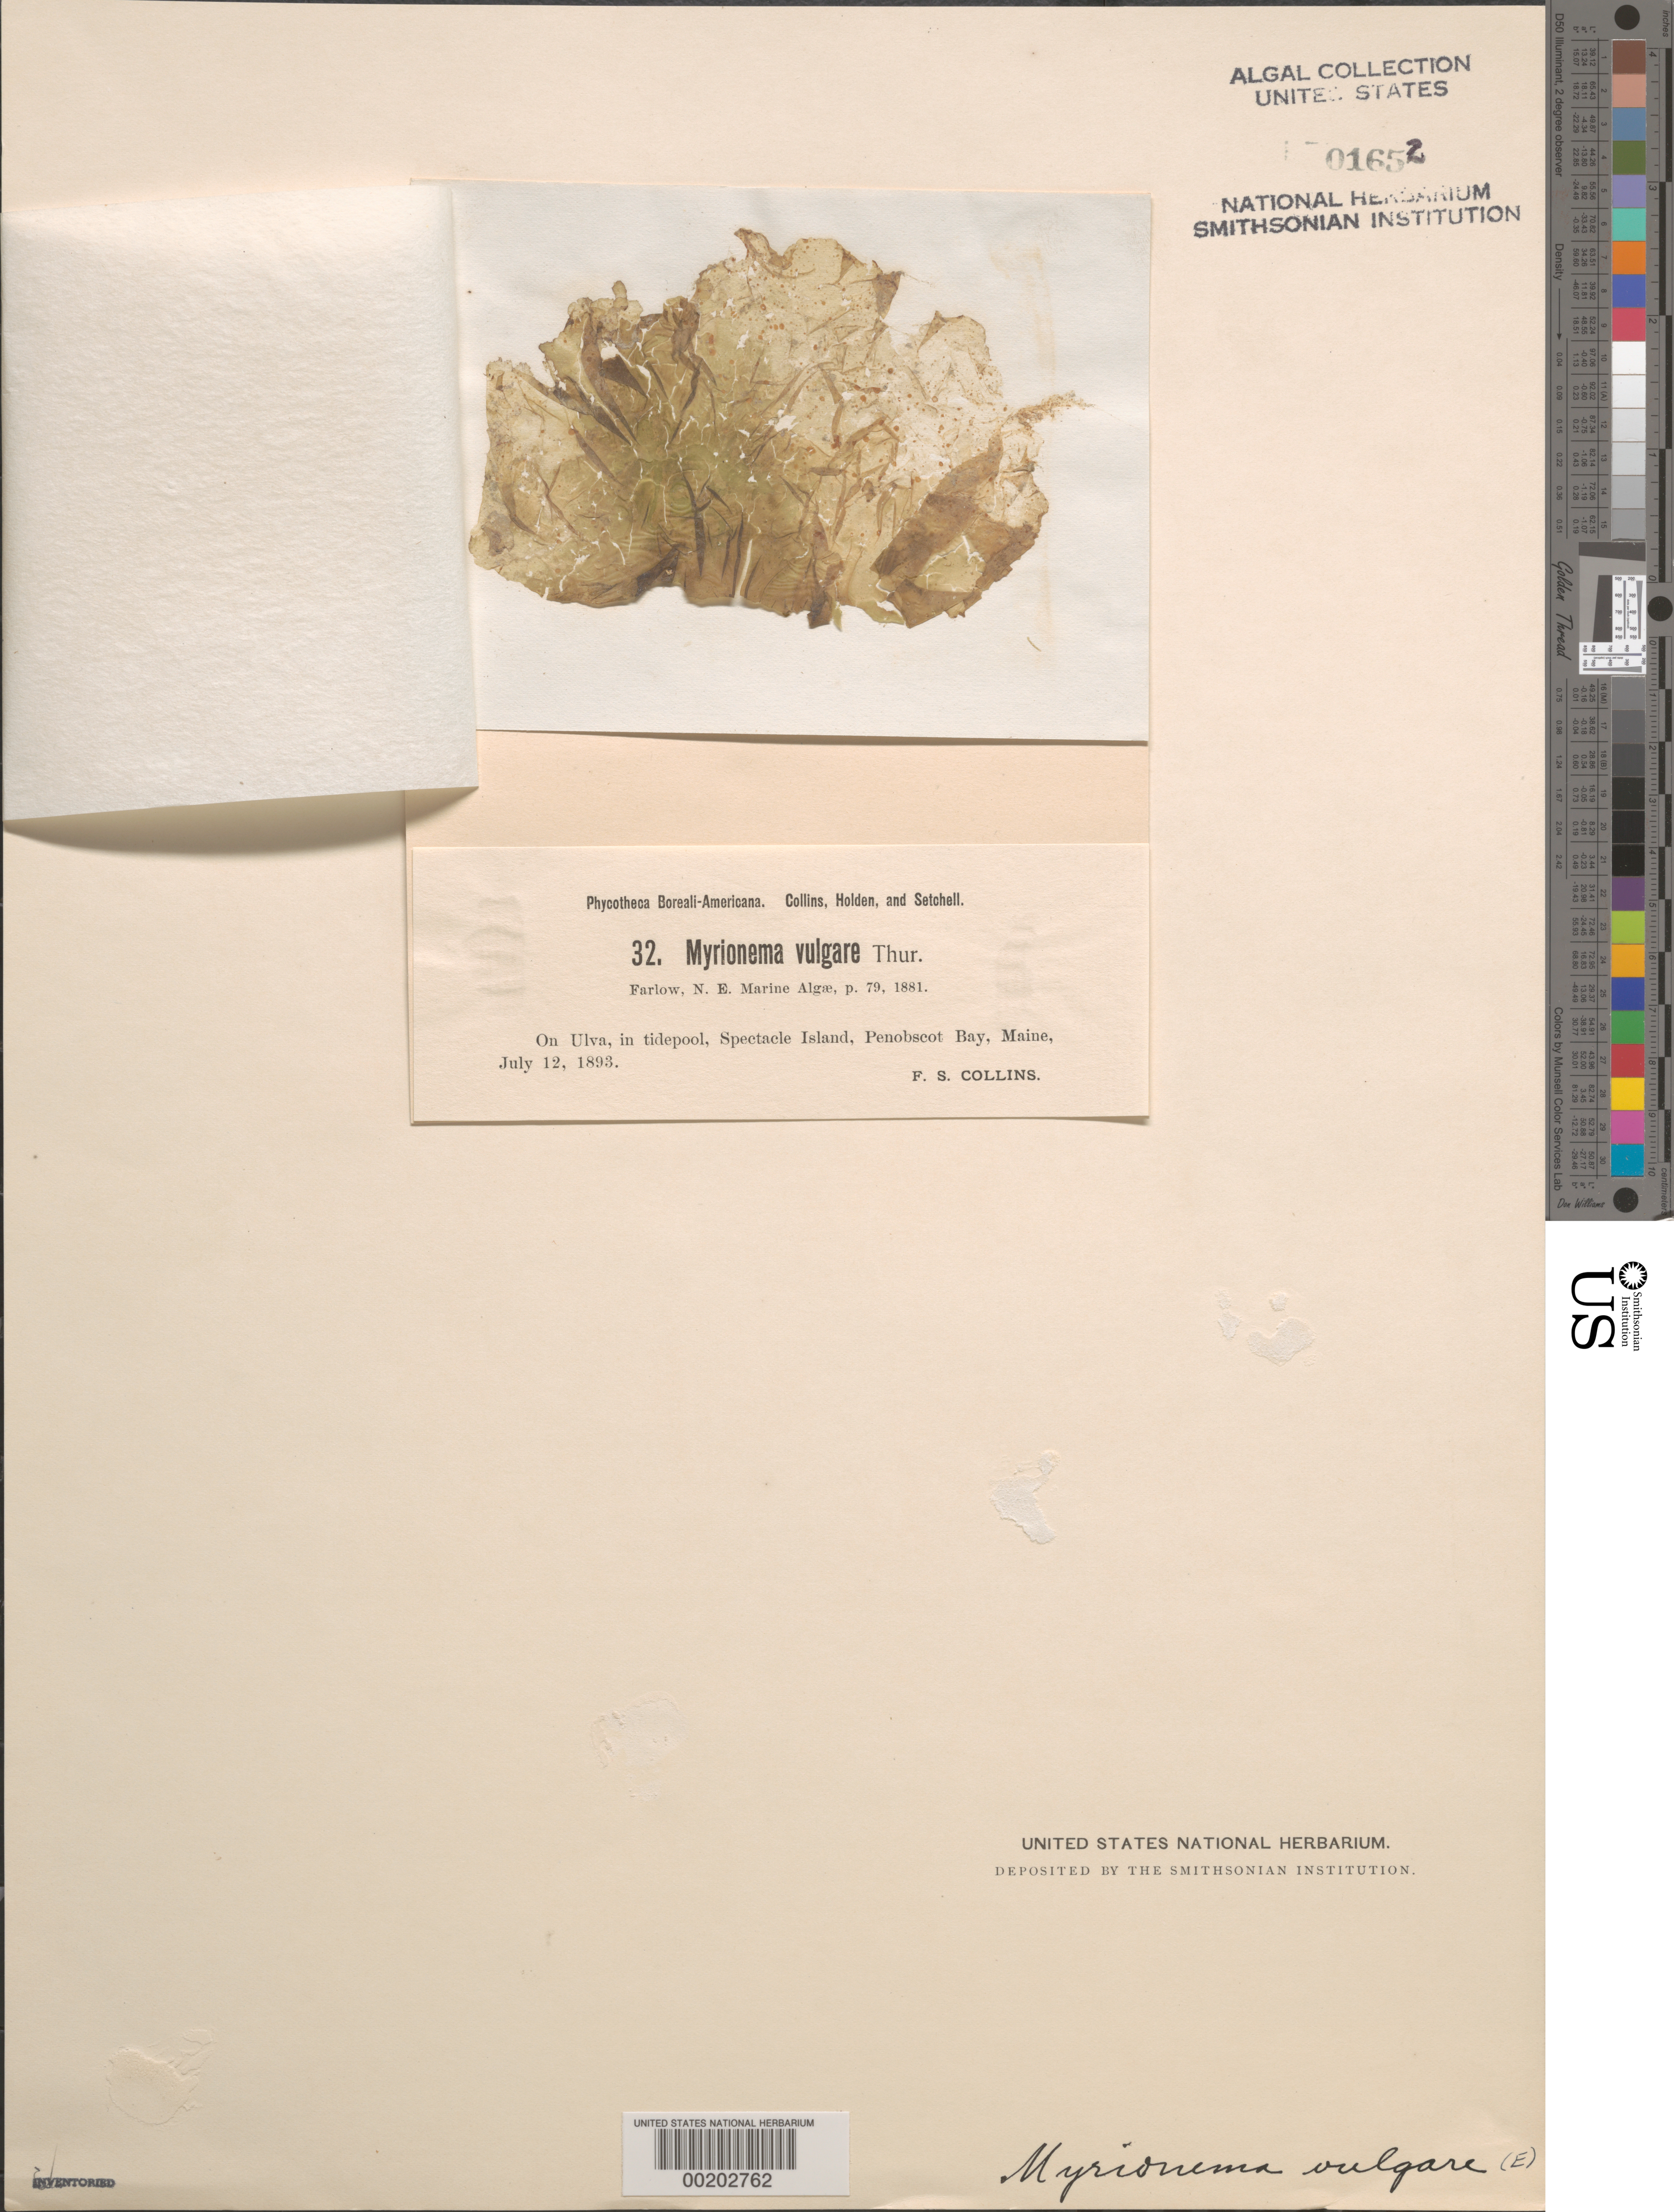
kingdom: Chromista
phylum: Ochrophyta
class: Phaeophyceae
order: Ectocarpales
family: Chordariaceae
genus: Myrionema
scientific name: Myrionema strangulans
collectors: F. Collins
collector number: PB-A 32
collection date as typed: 12 Jul 1893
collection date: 1893-07-12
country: United States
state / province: Maine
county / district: Hancock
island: Spectacle Island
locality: Penobscot Bay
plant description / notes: Collins, Holden & Setchell, Phycotheca Boreali-Americana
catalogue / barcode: US 1652